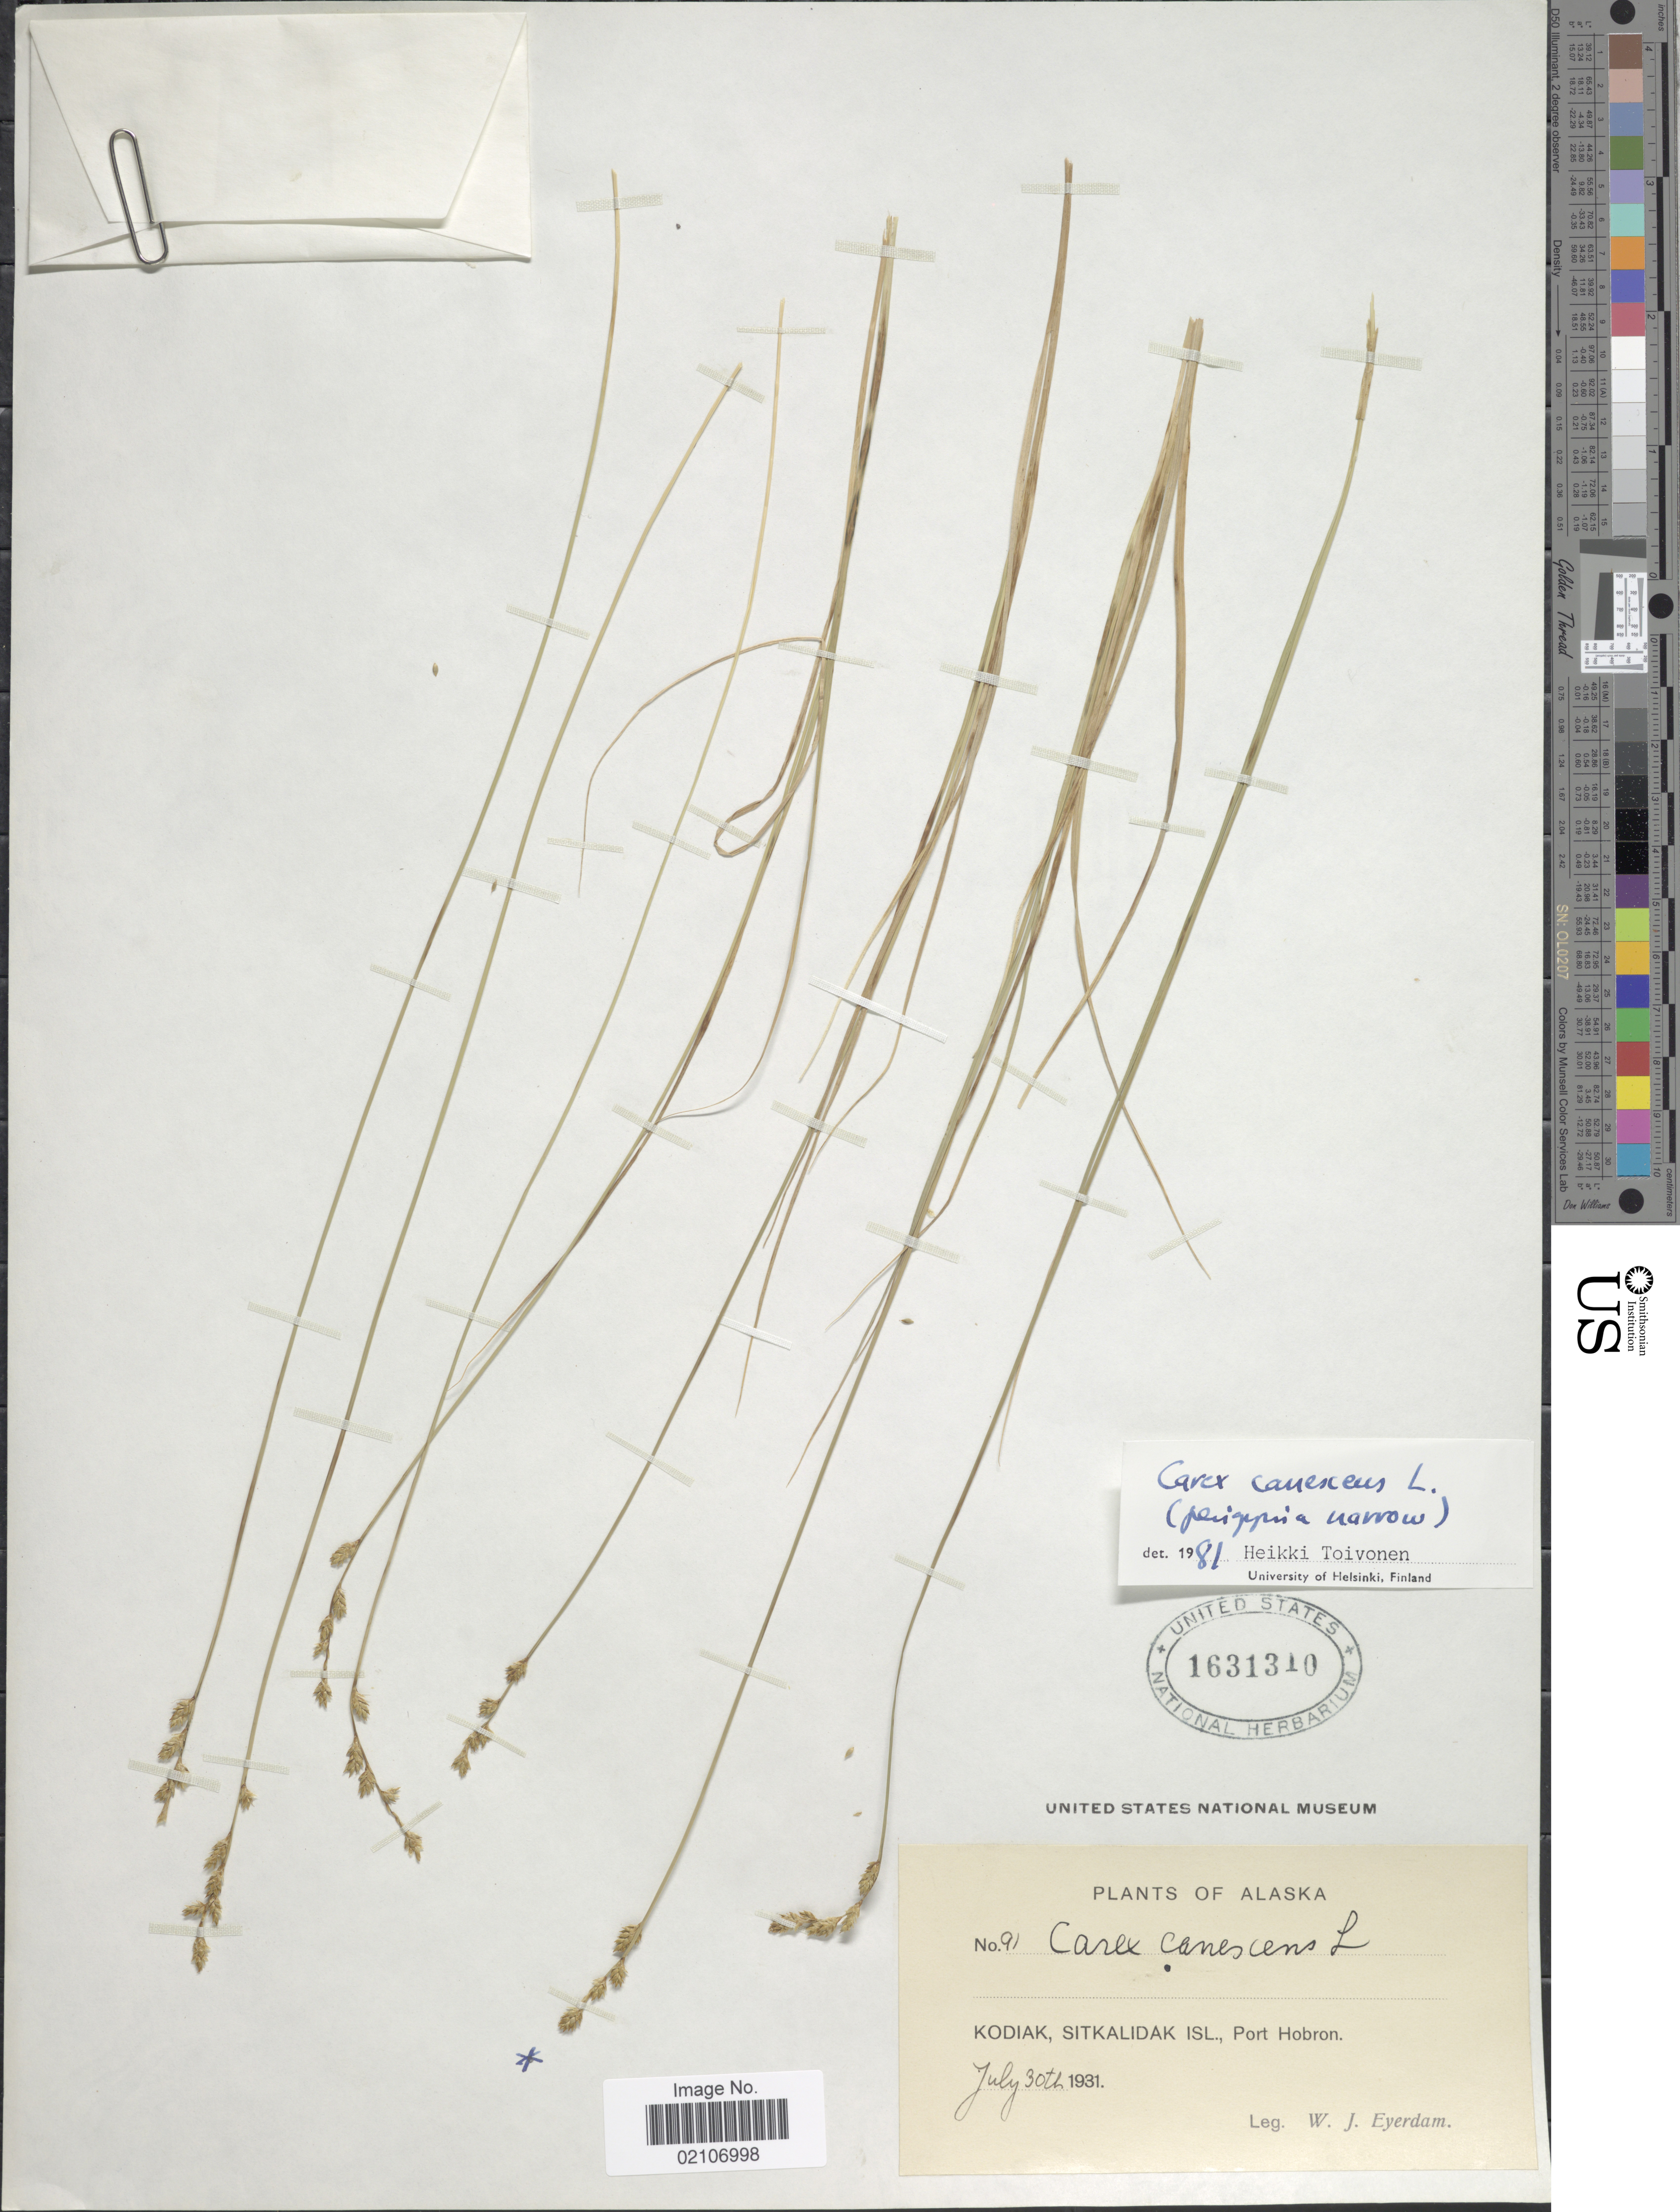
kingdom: Plantae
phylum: Tracheophyta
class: Liliopsida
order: Poales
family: Cyperaceae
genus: Carex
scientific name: Carex canescens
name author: L.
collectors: W. J. Eyerdam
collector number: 91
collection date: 1931-07-30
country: United States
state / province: Alaska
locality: Kodiak, Sitkalidak Isl., Port Hobron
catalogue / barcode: US 1631310